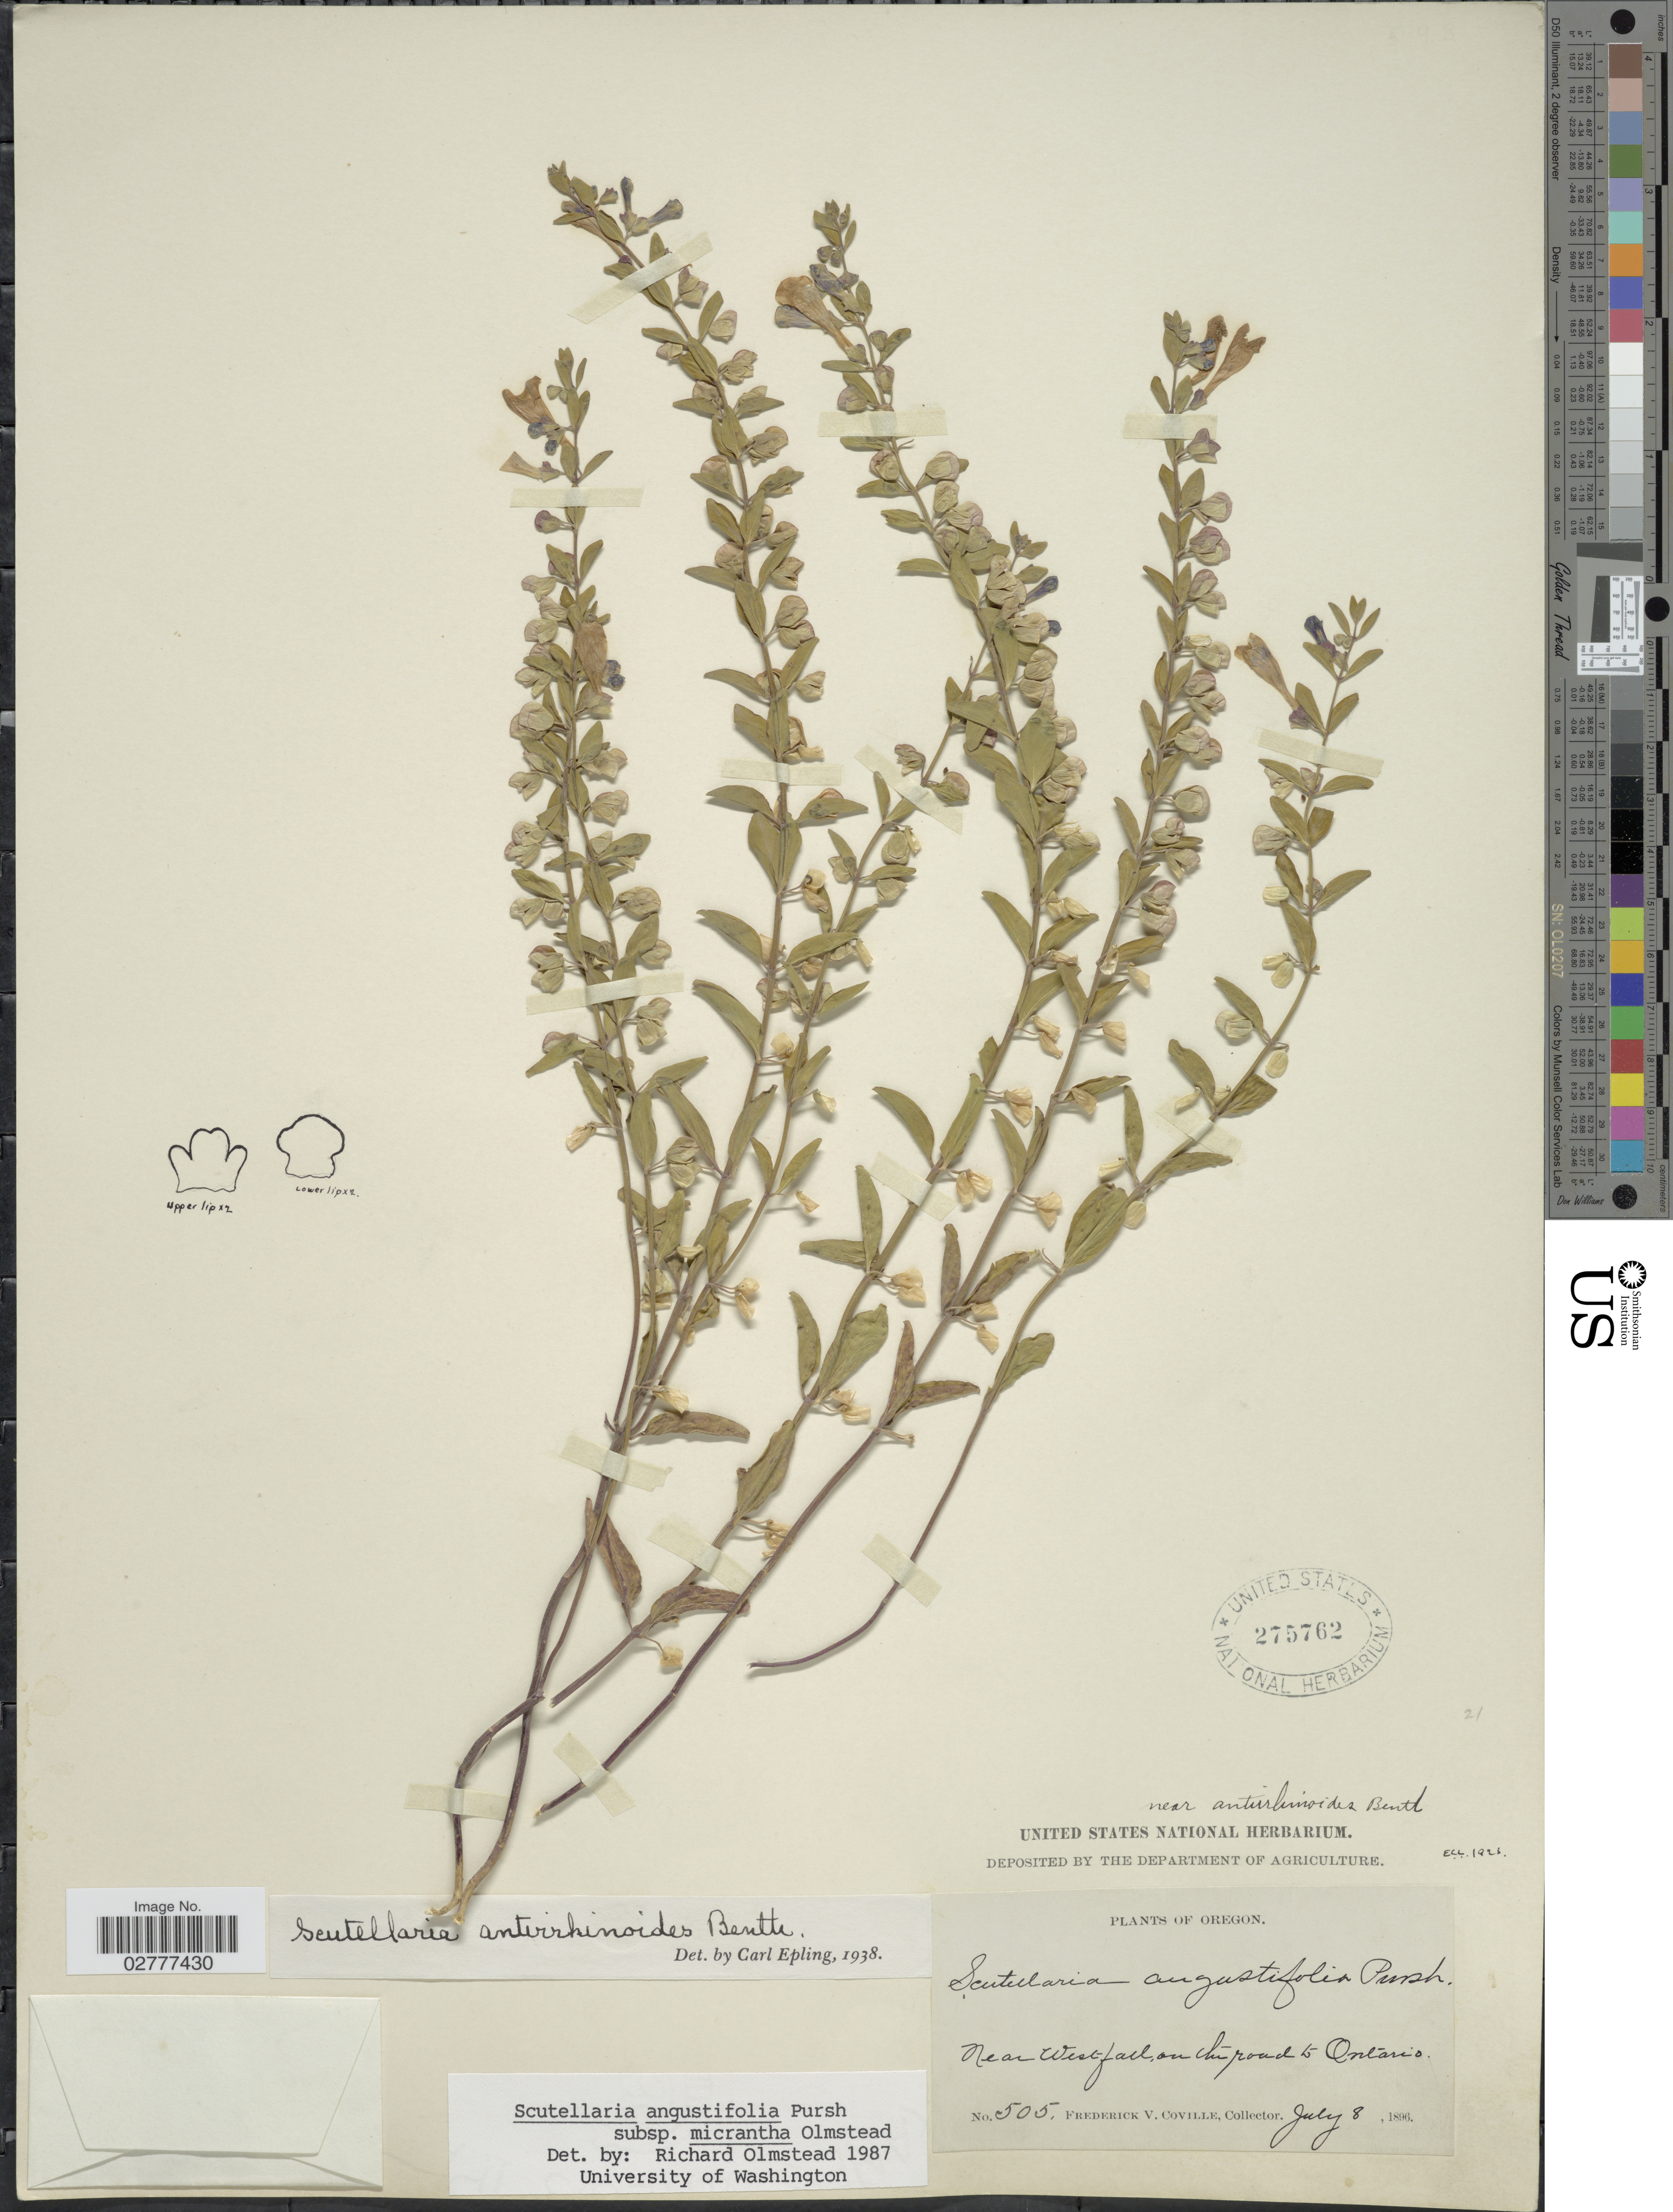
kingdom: Plantae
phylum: Tracheophyta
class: Magnoliopsida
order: Lamiales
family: Lamiaceae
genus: Scutellaria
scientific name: Scutellaria angustifolia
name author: Pursh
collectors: F. V. Coville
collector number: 505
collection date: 1896-07-08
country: United States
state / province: Oregon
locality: Near West fall, on the road to Ontario.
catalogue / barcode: US 275762